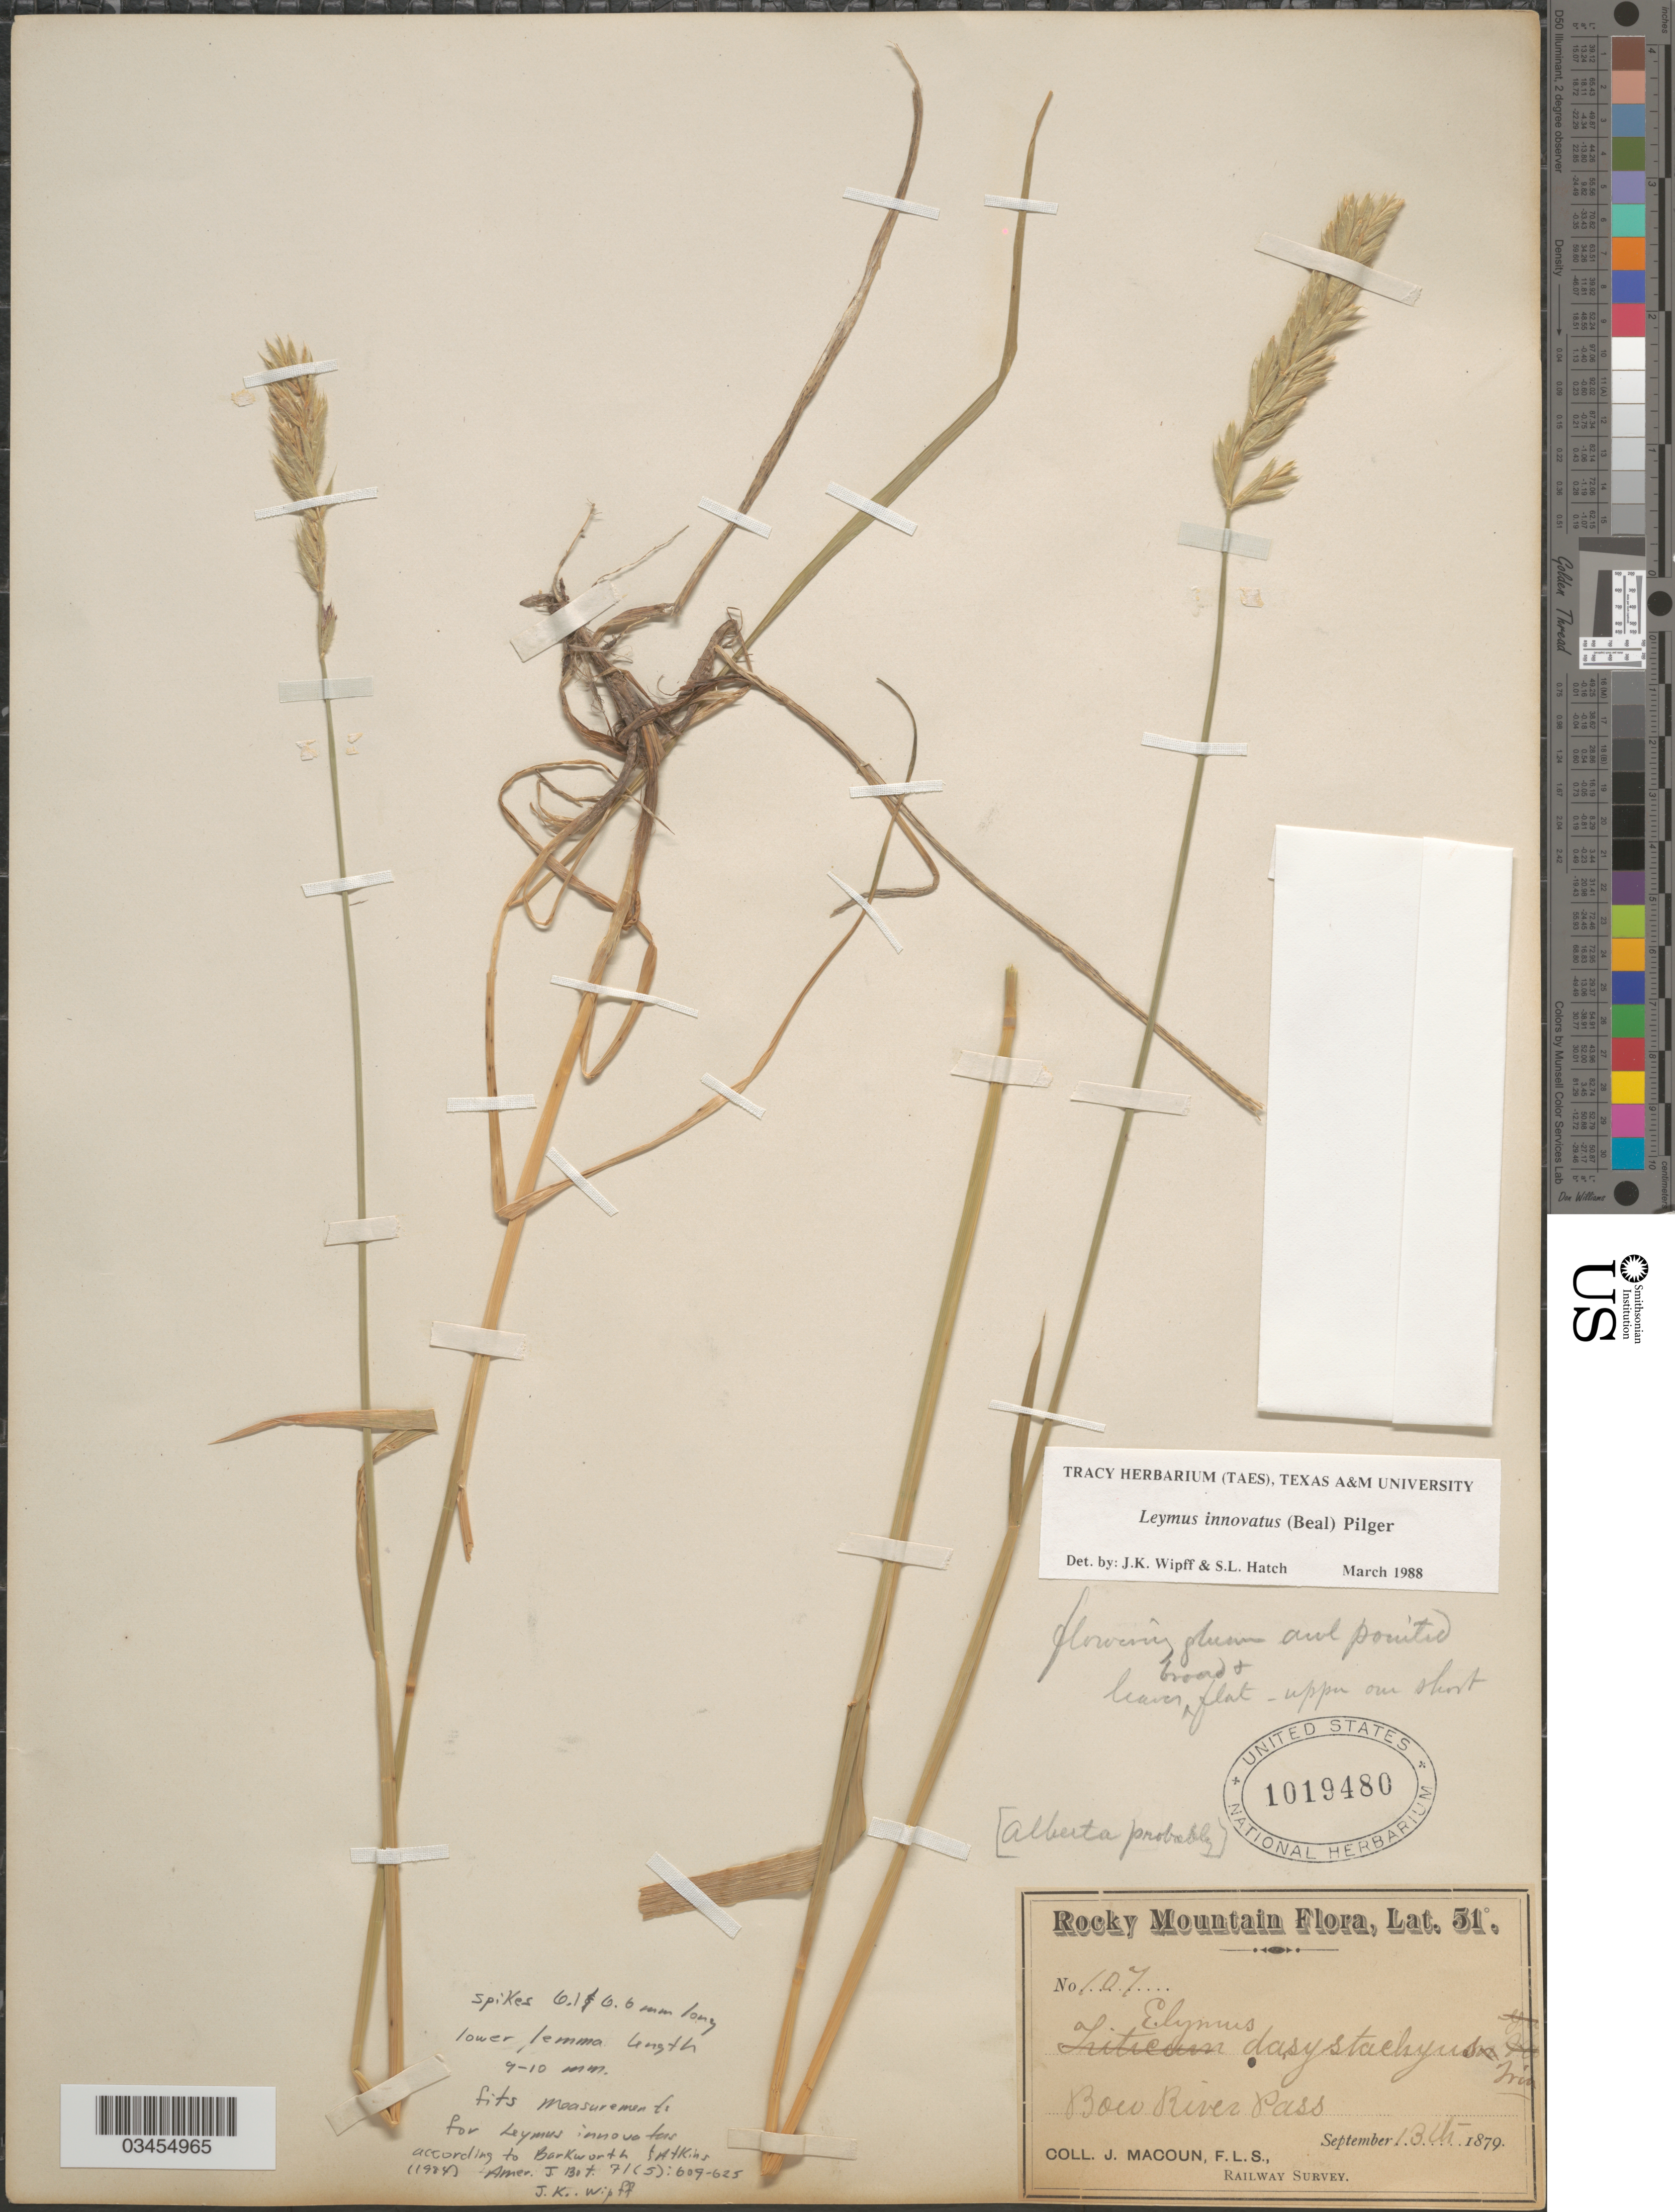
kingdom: Plantae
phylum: Tracheophyta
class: Liliopsida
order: Poales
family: Poaceae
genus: Leymus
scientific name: Leymus innovatus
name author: (W.J. Beal) Pilg.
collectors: J. Macoun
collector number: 107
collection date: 1879-09-13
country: Canada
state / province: Alberta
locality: Rocky Mountain. Bow River Pass. Railway Survey.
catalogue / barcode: US 1019480